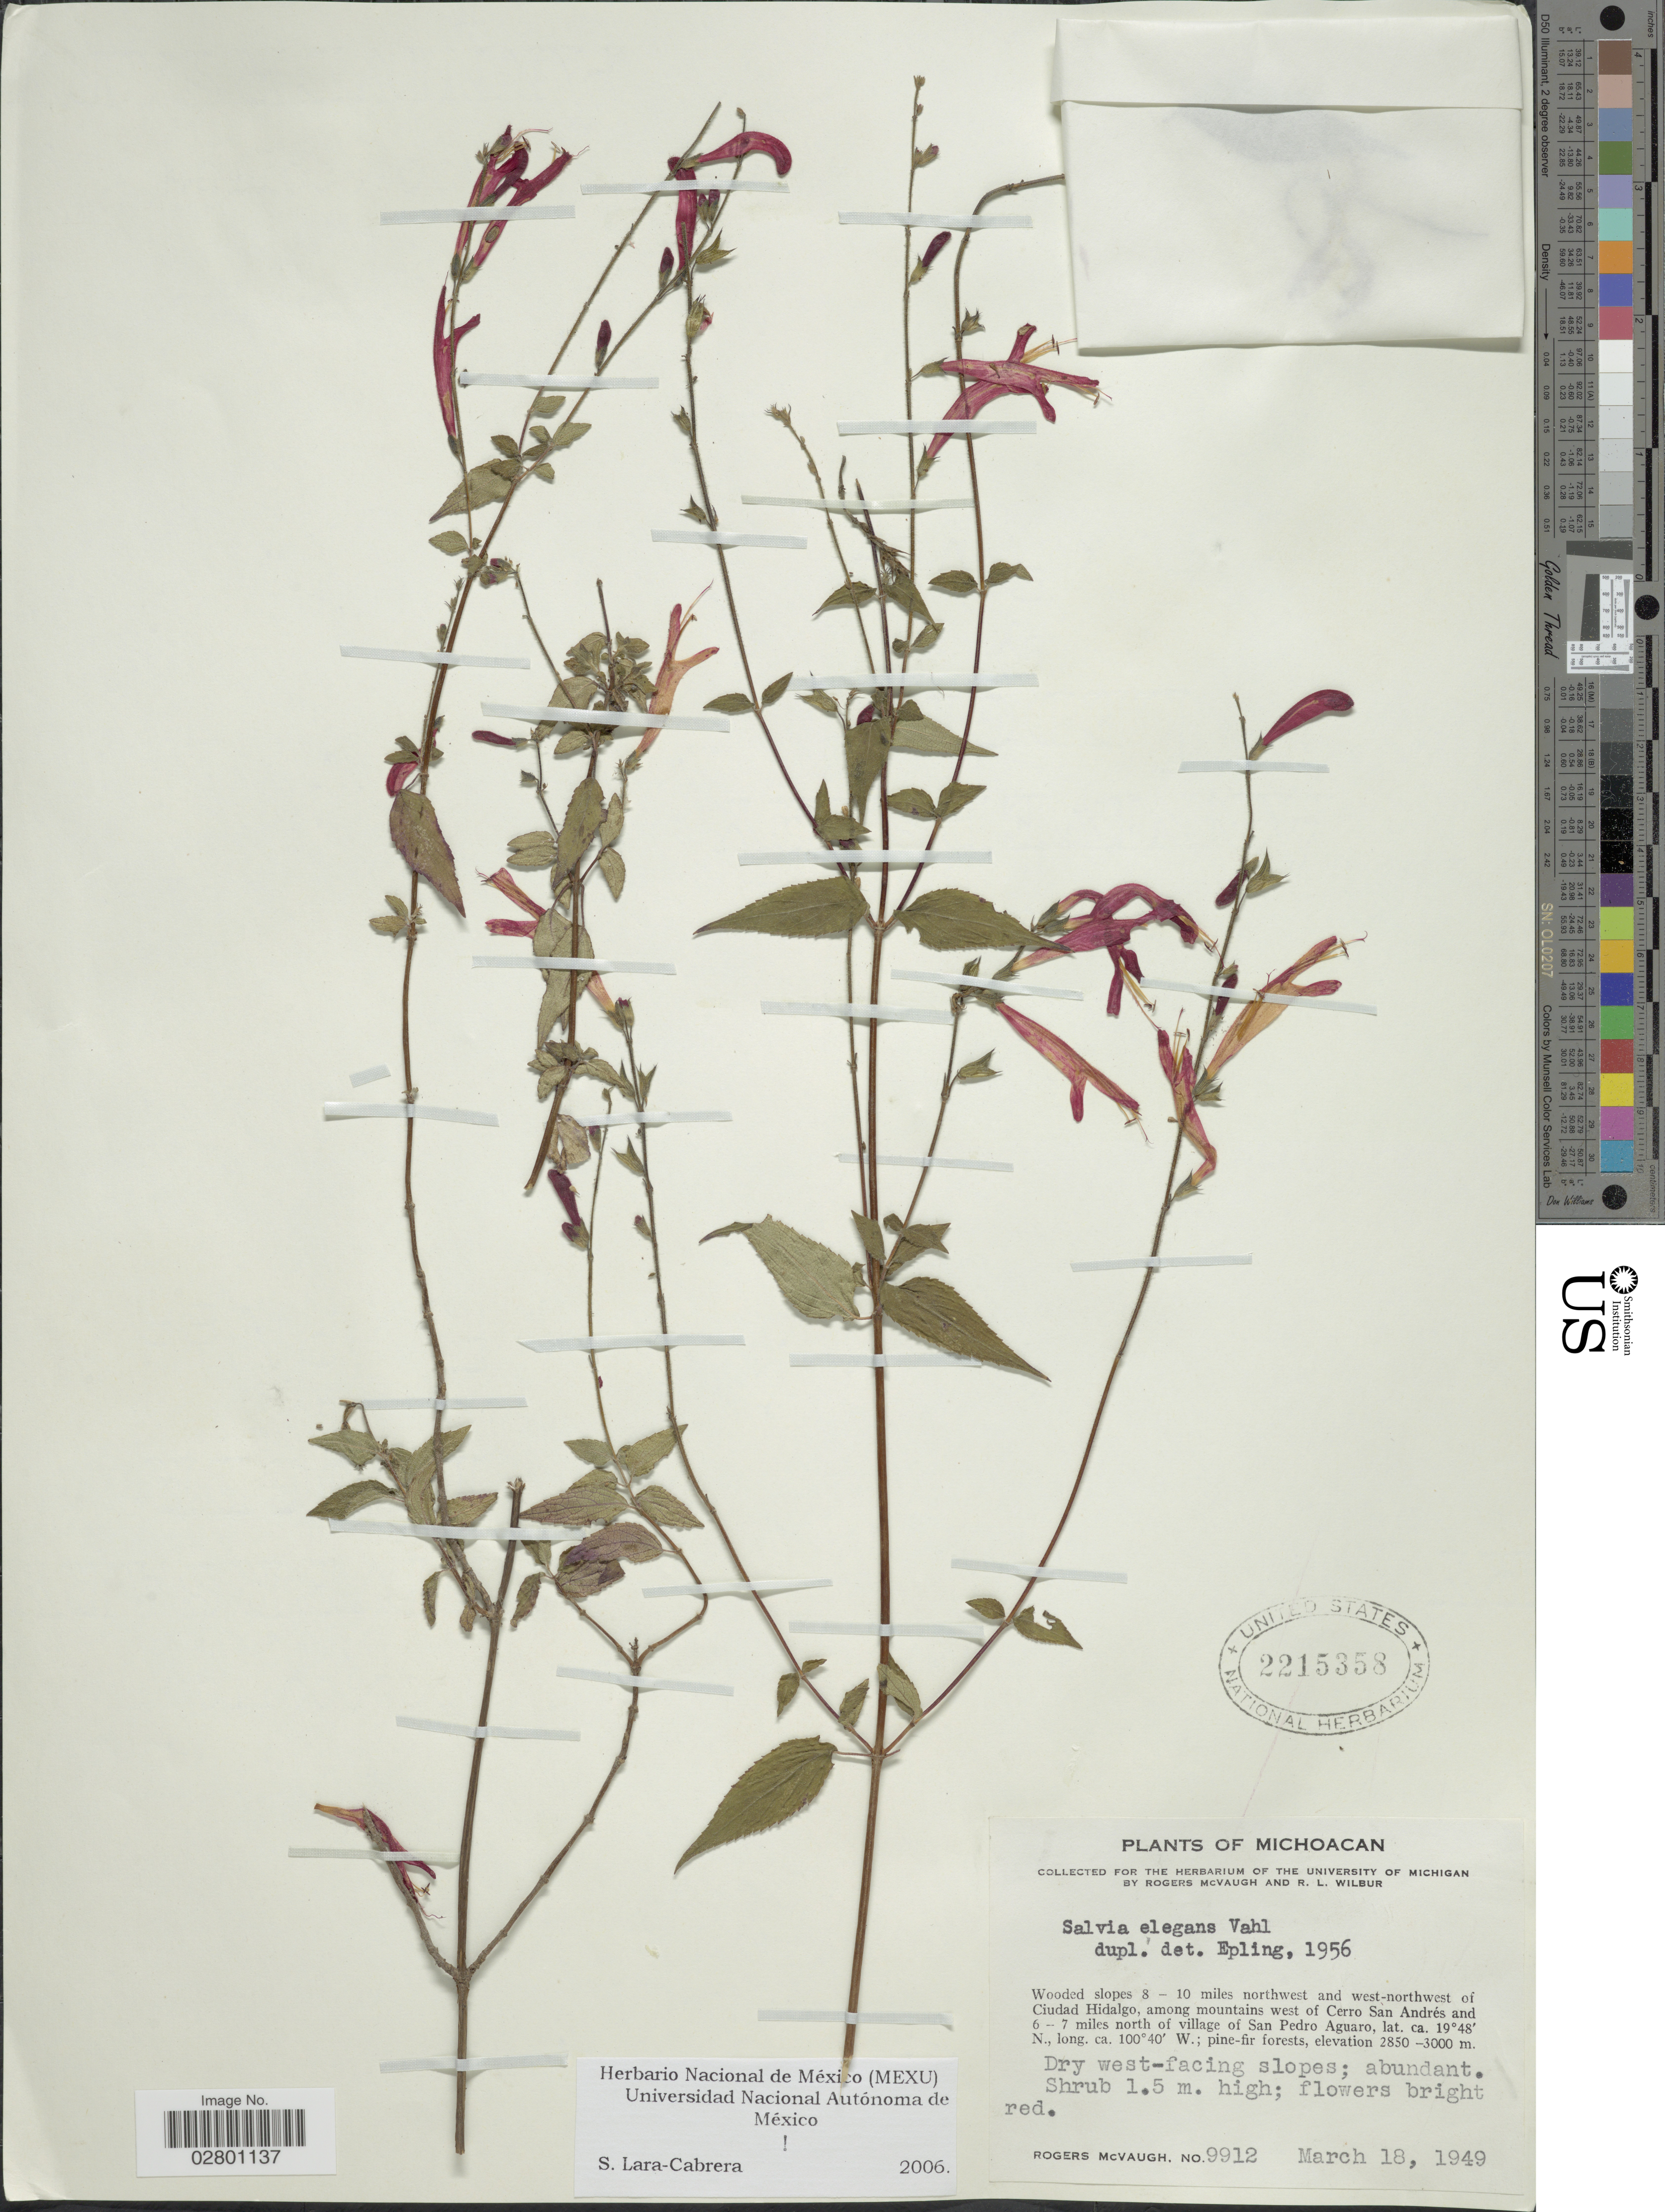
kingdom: Plantae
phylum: Tracheophyta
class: Magnoliopsida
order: Lamiales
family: Lamiaceae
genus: Salvia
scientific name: Salvia elegans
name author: Vahl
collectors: R. McVaugh & R. L. Wilbur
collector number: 9912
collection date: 1949-03-18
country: Mexico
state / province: Michoacán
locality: Wooded slopes 8-10 miles northwest and west-northwest of Ciudad Hidalgo, among mountains west of Cerro San Andrés and 6-7 miles north of village of San Pedro Aguaro.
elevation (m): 2850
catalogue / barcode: US 2215358